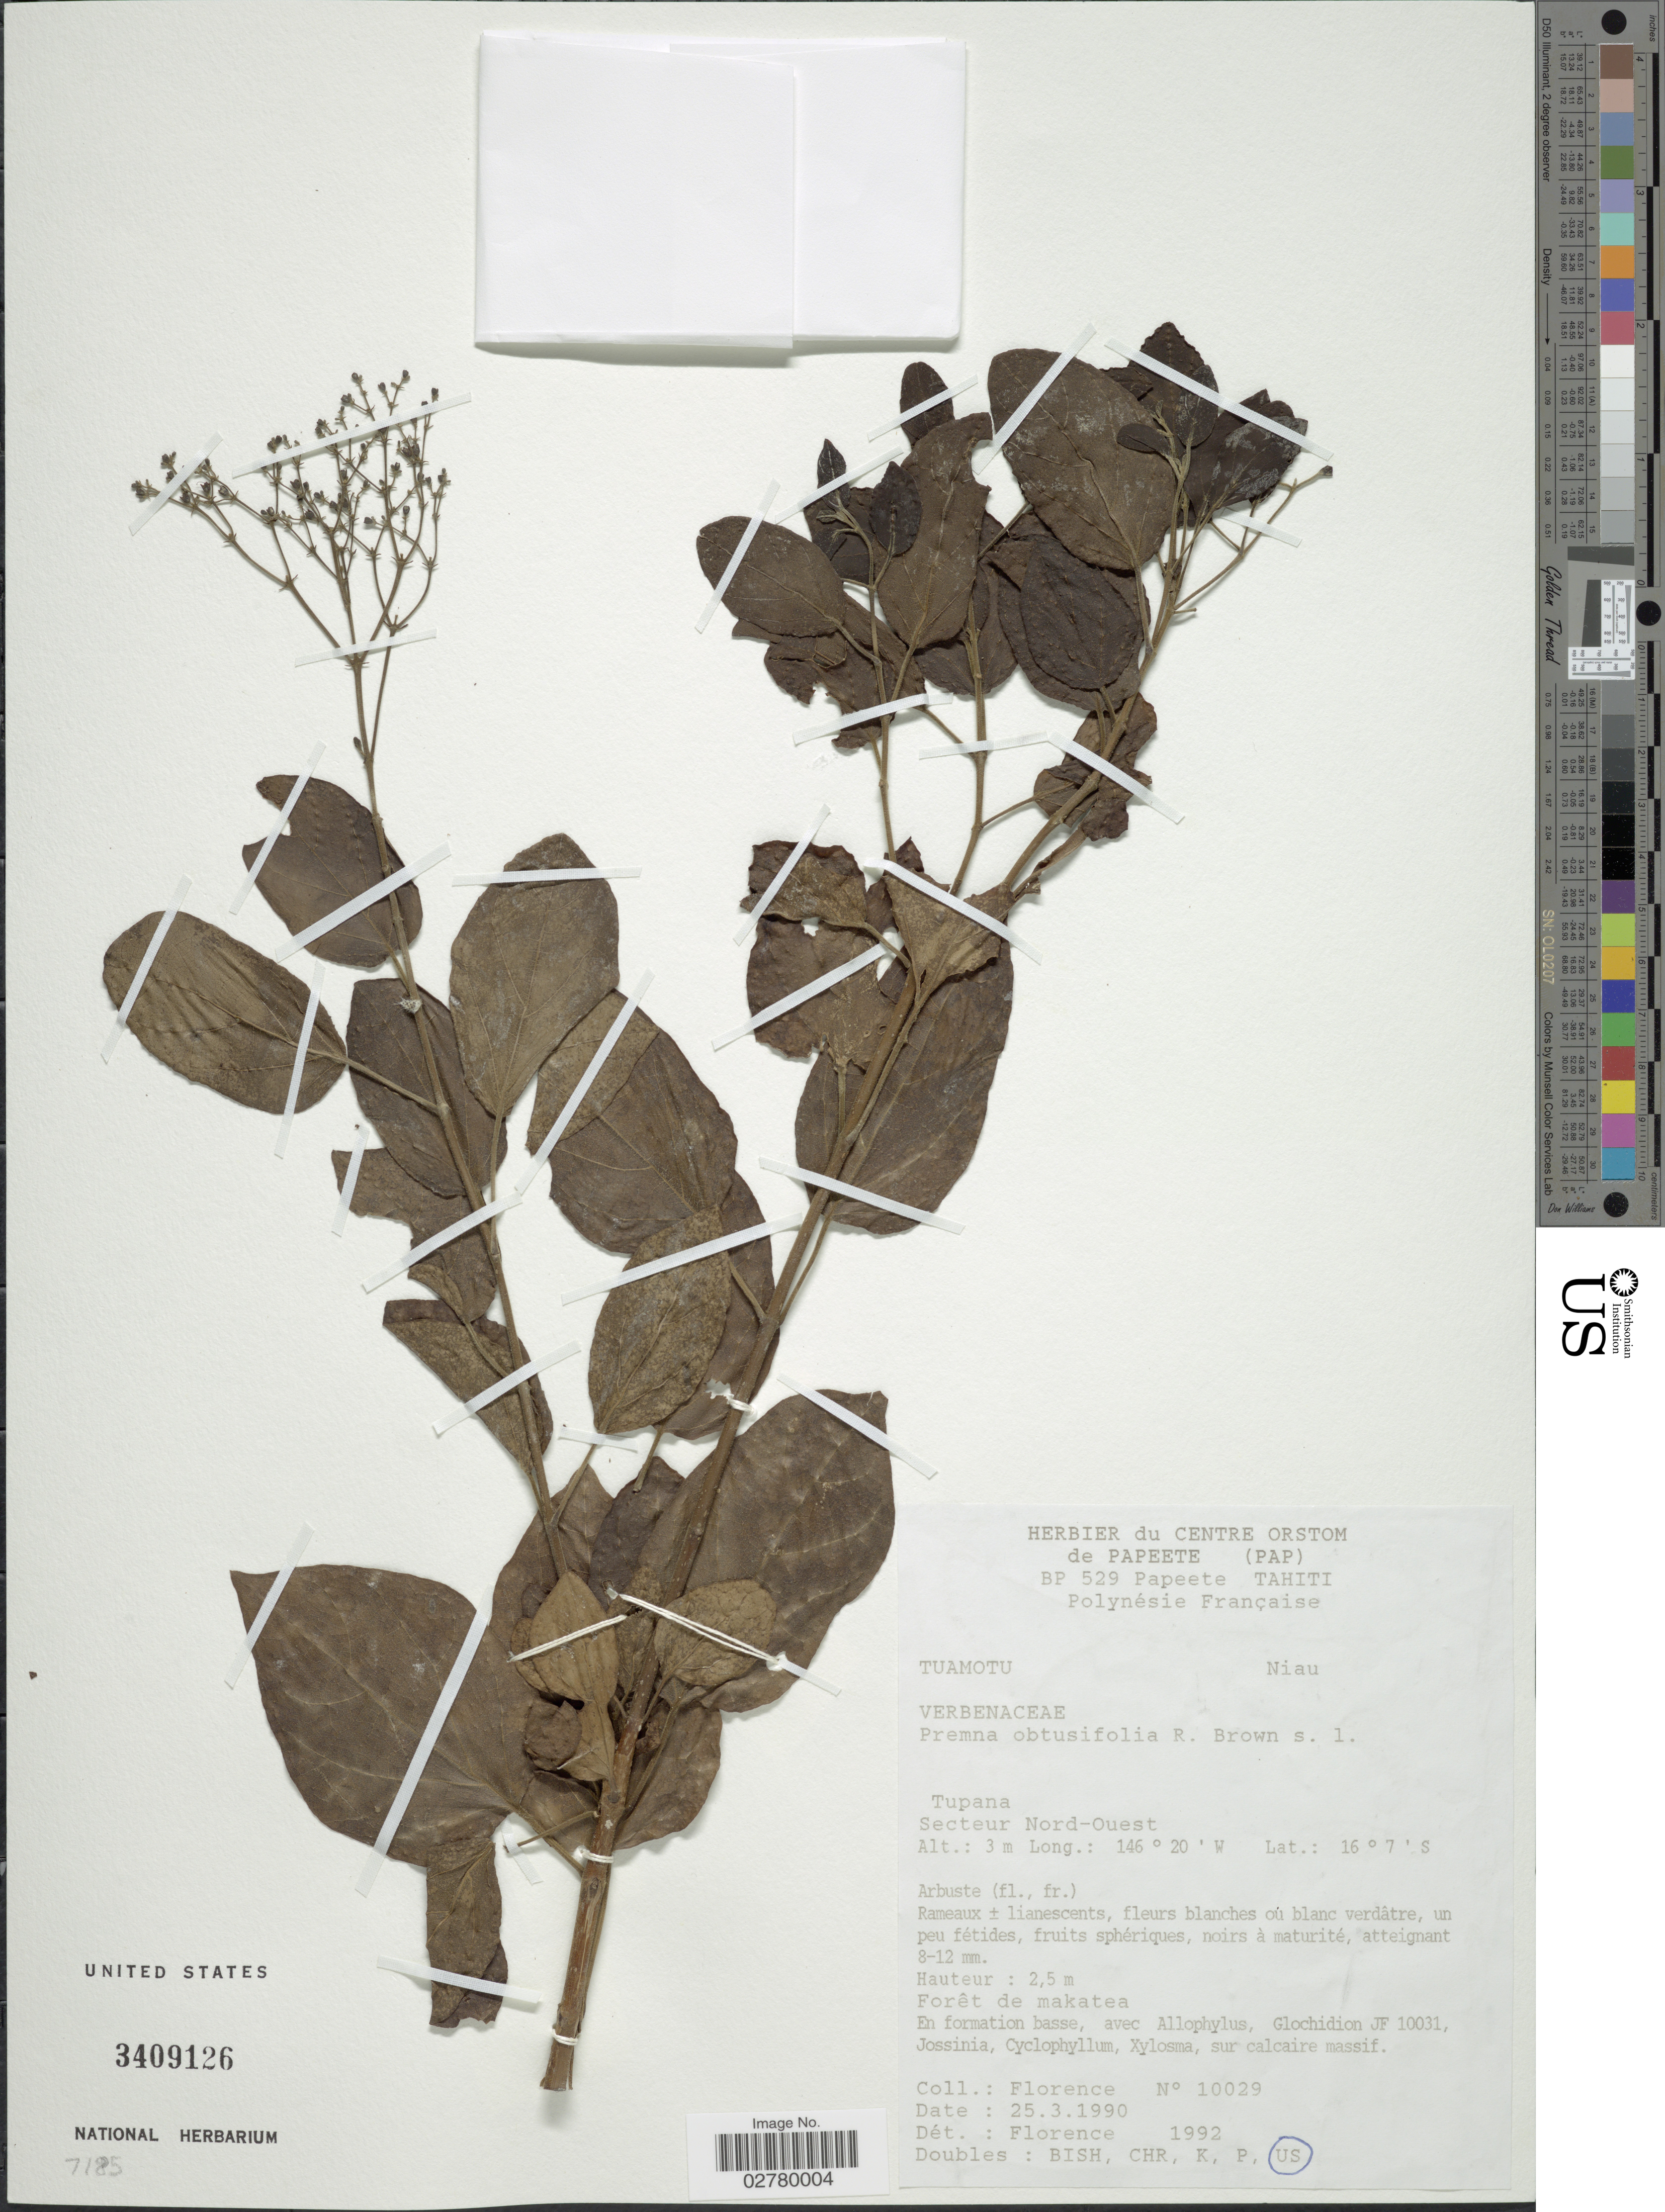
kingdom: Plantae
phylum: Tracheophyta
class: Magnoliopsida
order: Lamiales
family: Lamiaceae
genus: Premna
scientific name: Premna obtusifolia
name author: R. Br.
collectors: -. Florence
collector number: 10029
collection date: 1990-03-25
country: French Polynesia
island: Niau Atoll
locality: Tuamotu. Niau. Tupana. Secteur Nord-Ouest.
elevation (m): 3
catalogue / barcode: US 3409126